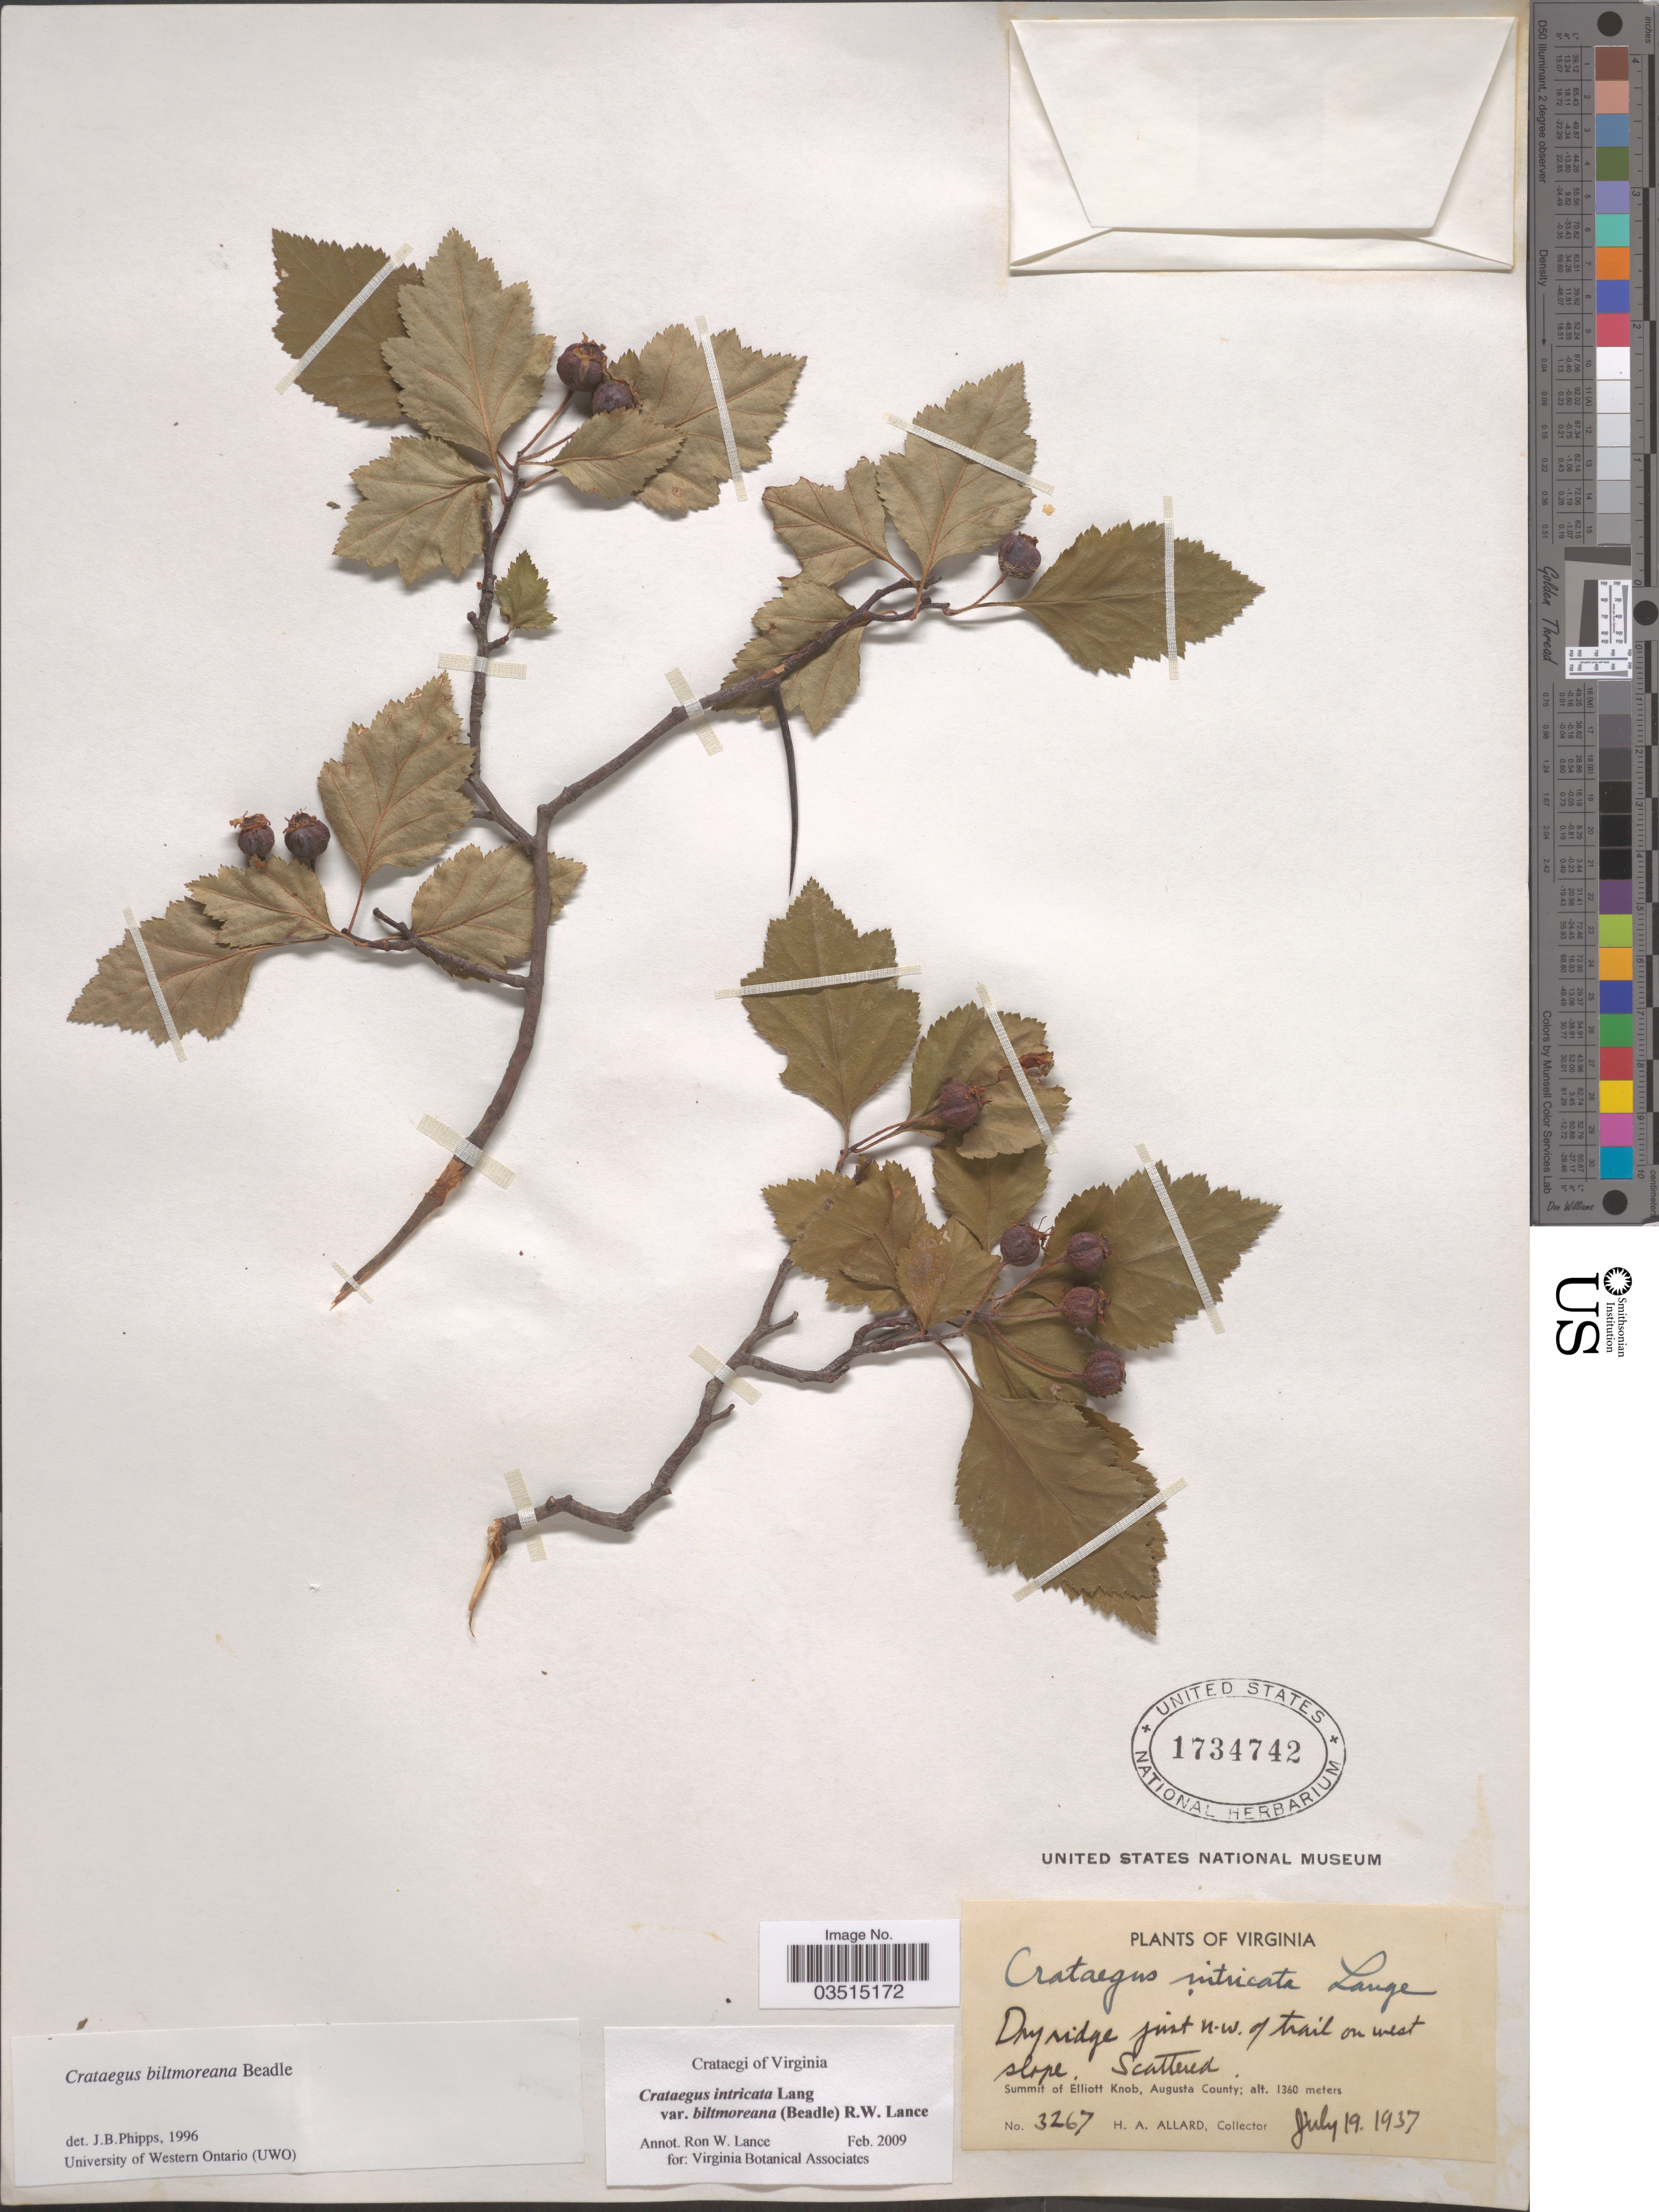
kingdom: Plantae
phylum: Tracheophyta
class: Magnoliopsida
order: Rosales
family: Rosaceae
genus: Crataegus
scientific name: Crataegus intricata var. biltmoreana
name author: (Beadle) Lance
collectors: H. A. Allard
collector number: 3267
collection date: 1937-07-19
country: United States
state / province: Virginia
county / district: Augusta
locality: Dry ridge just n.w. of trail on west slope. Summit of Elliott Knob, Augusta County.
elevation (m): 1360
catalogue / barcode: US 1734742